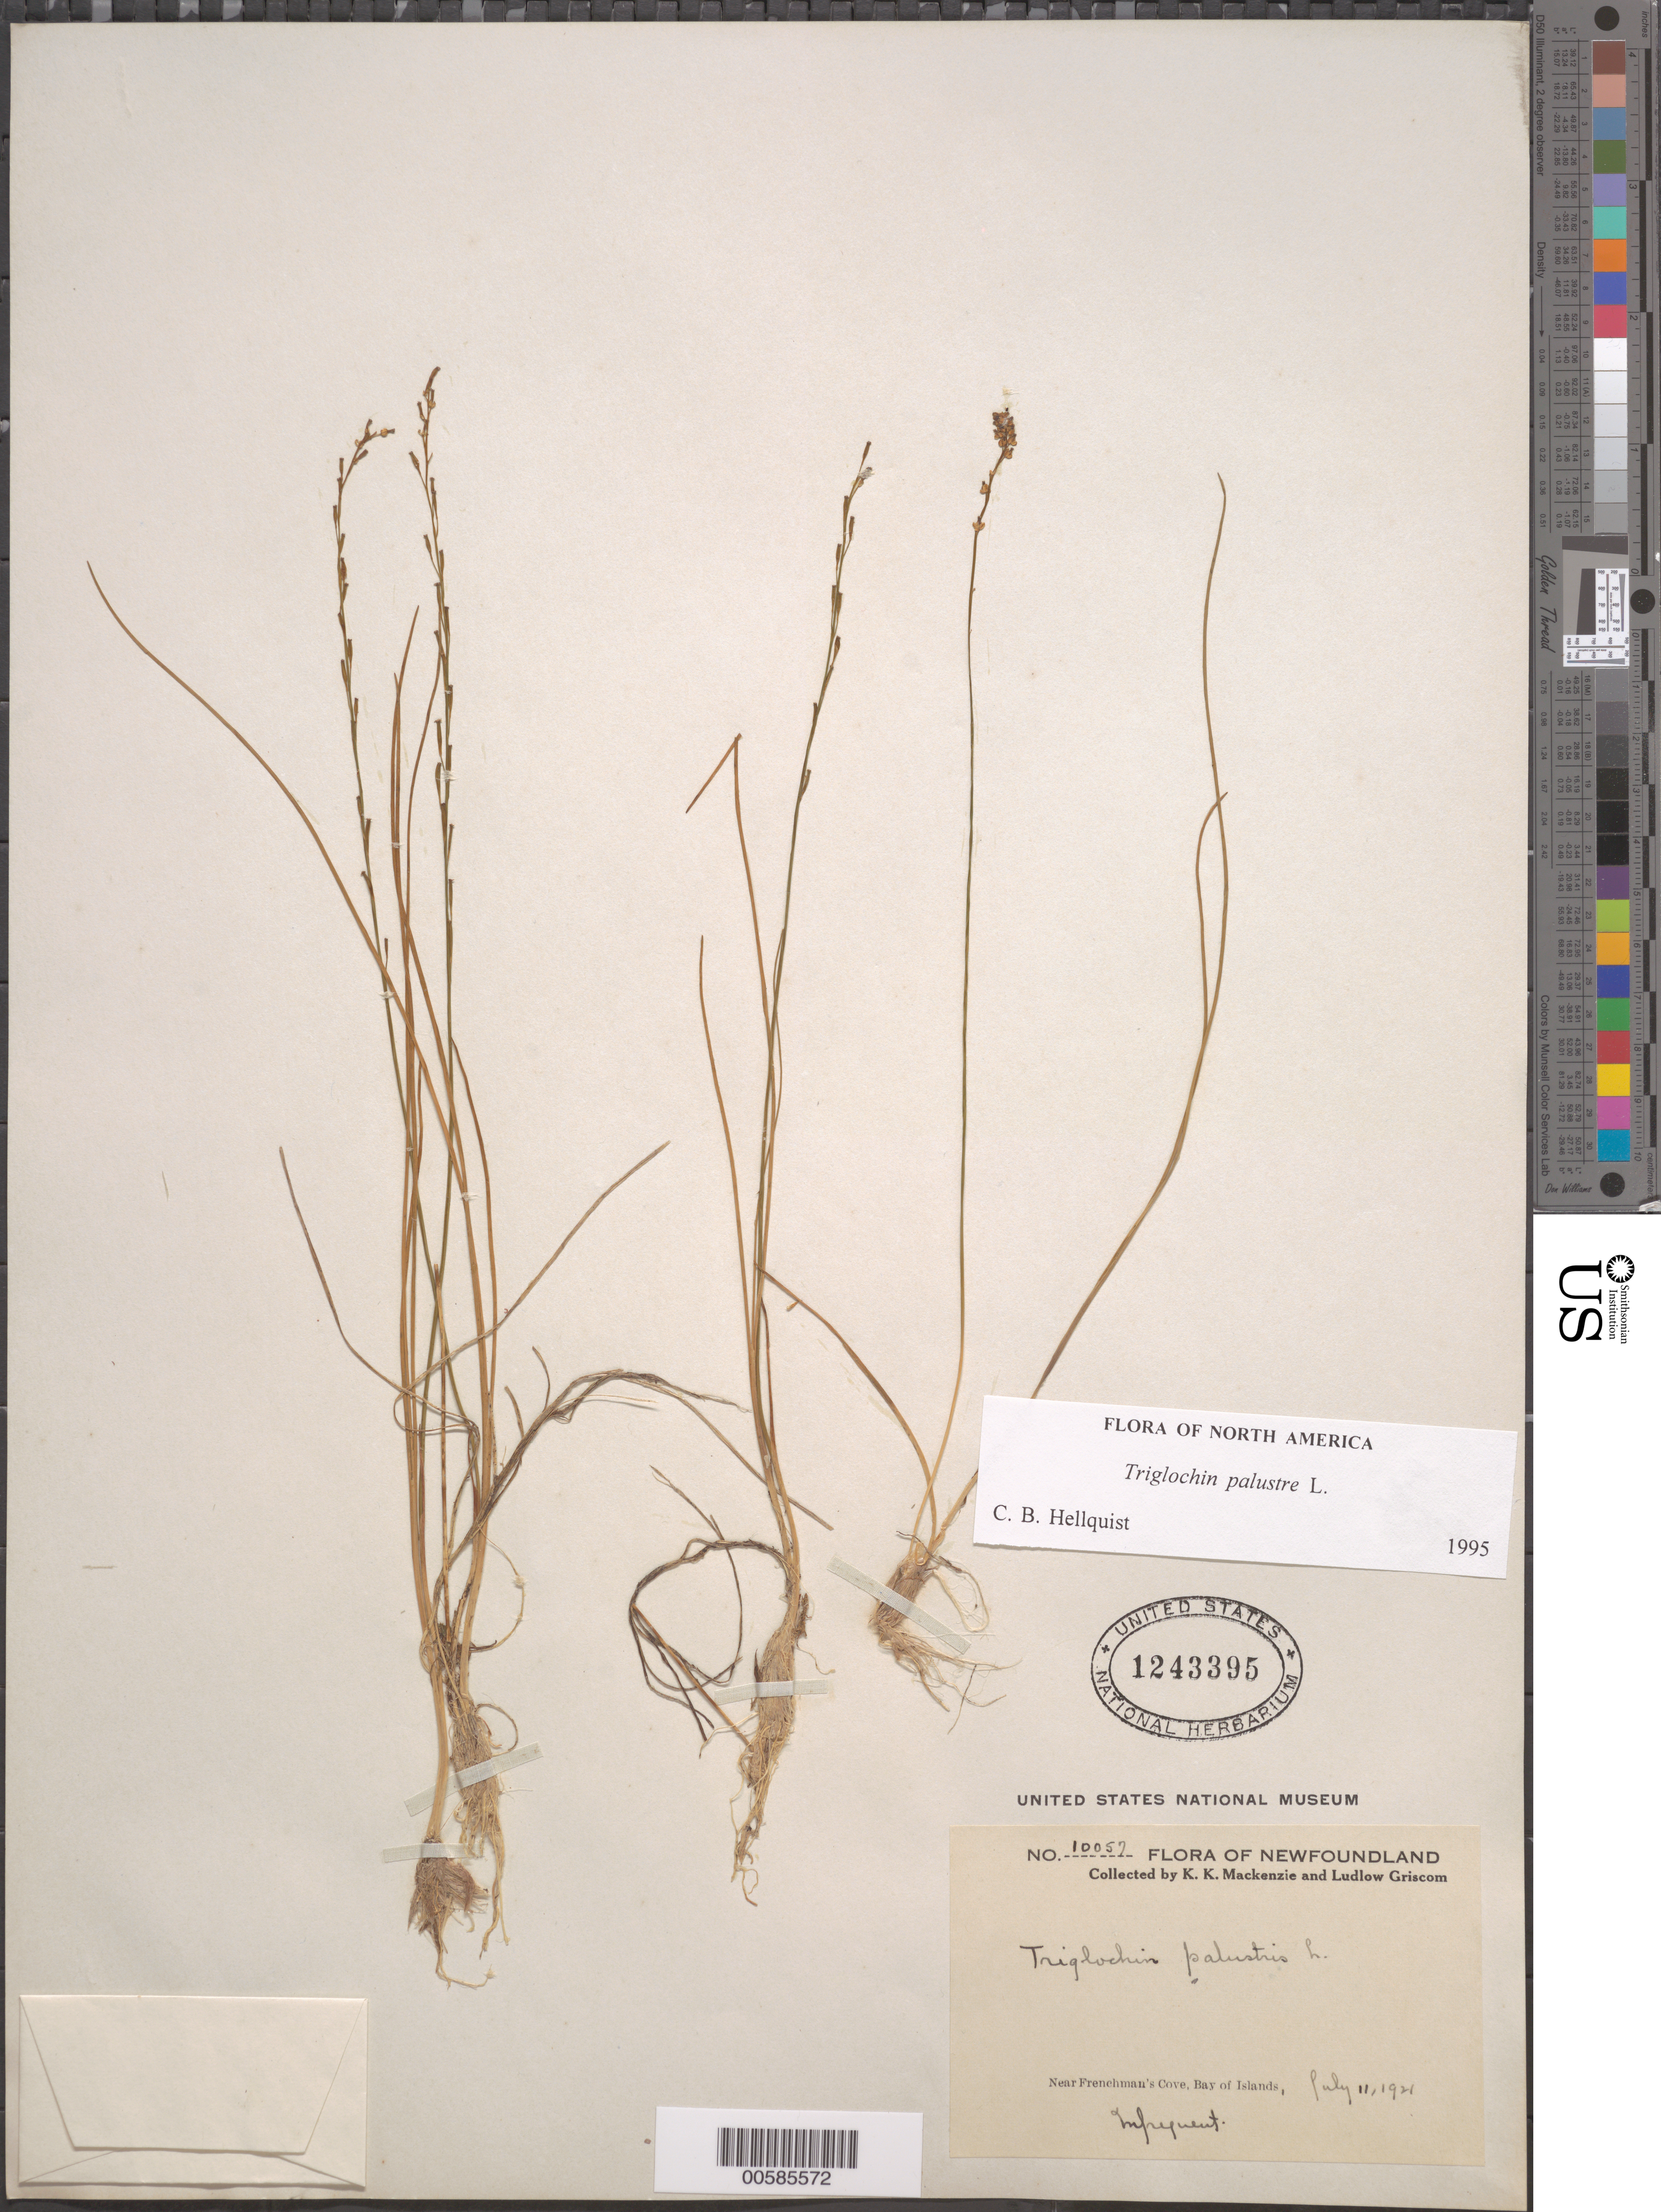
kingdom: Plantae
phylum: Tracheophyta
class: Liliopsida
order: Alismatales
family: Juncaginaceae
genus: Triglochin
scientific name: Triglochin palustris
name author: L.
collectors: K. K. Mackenzie & L. Griscom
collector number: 10057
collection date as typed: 11 Jul 1921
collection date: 1921-07-11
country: Canada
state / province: Newfoundland and Labrador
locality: Near Frenchman's Cove, Bay of Islands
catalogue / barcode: US 1243395